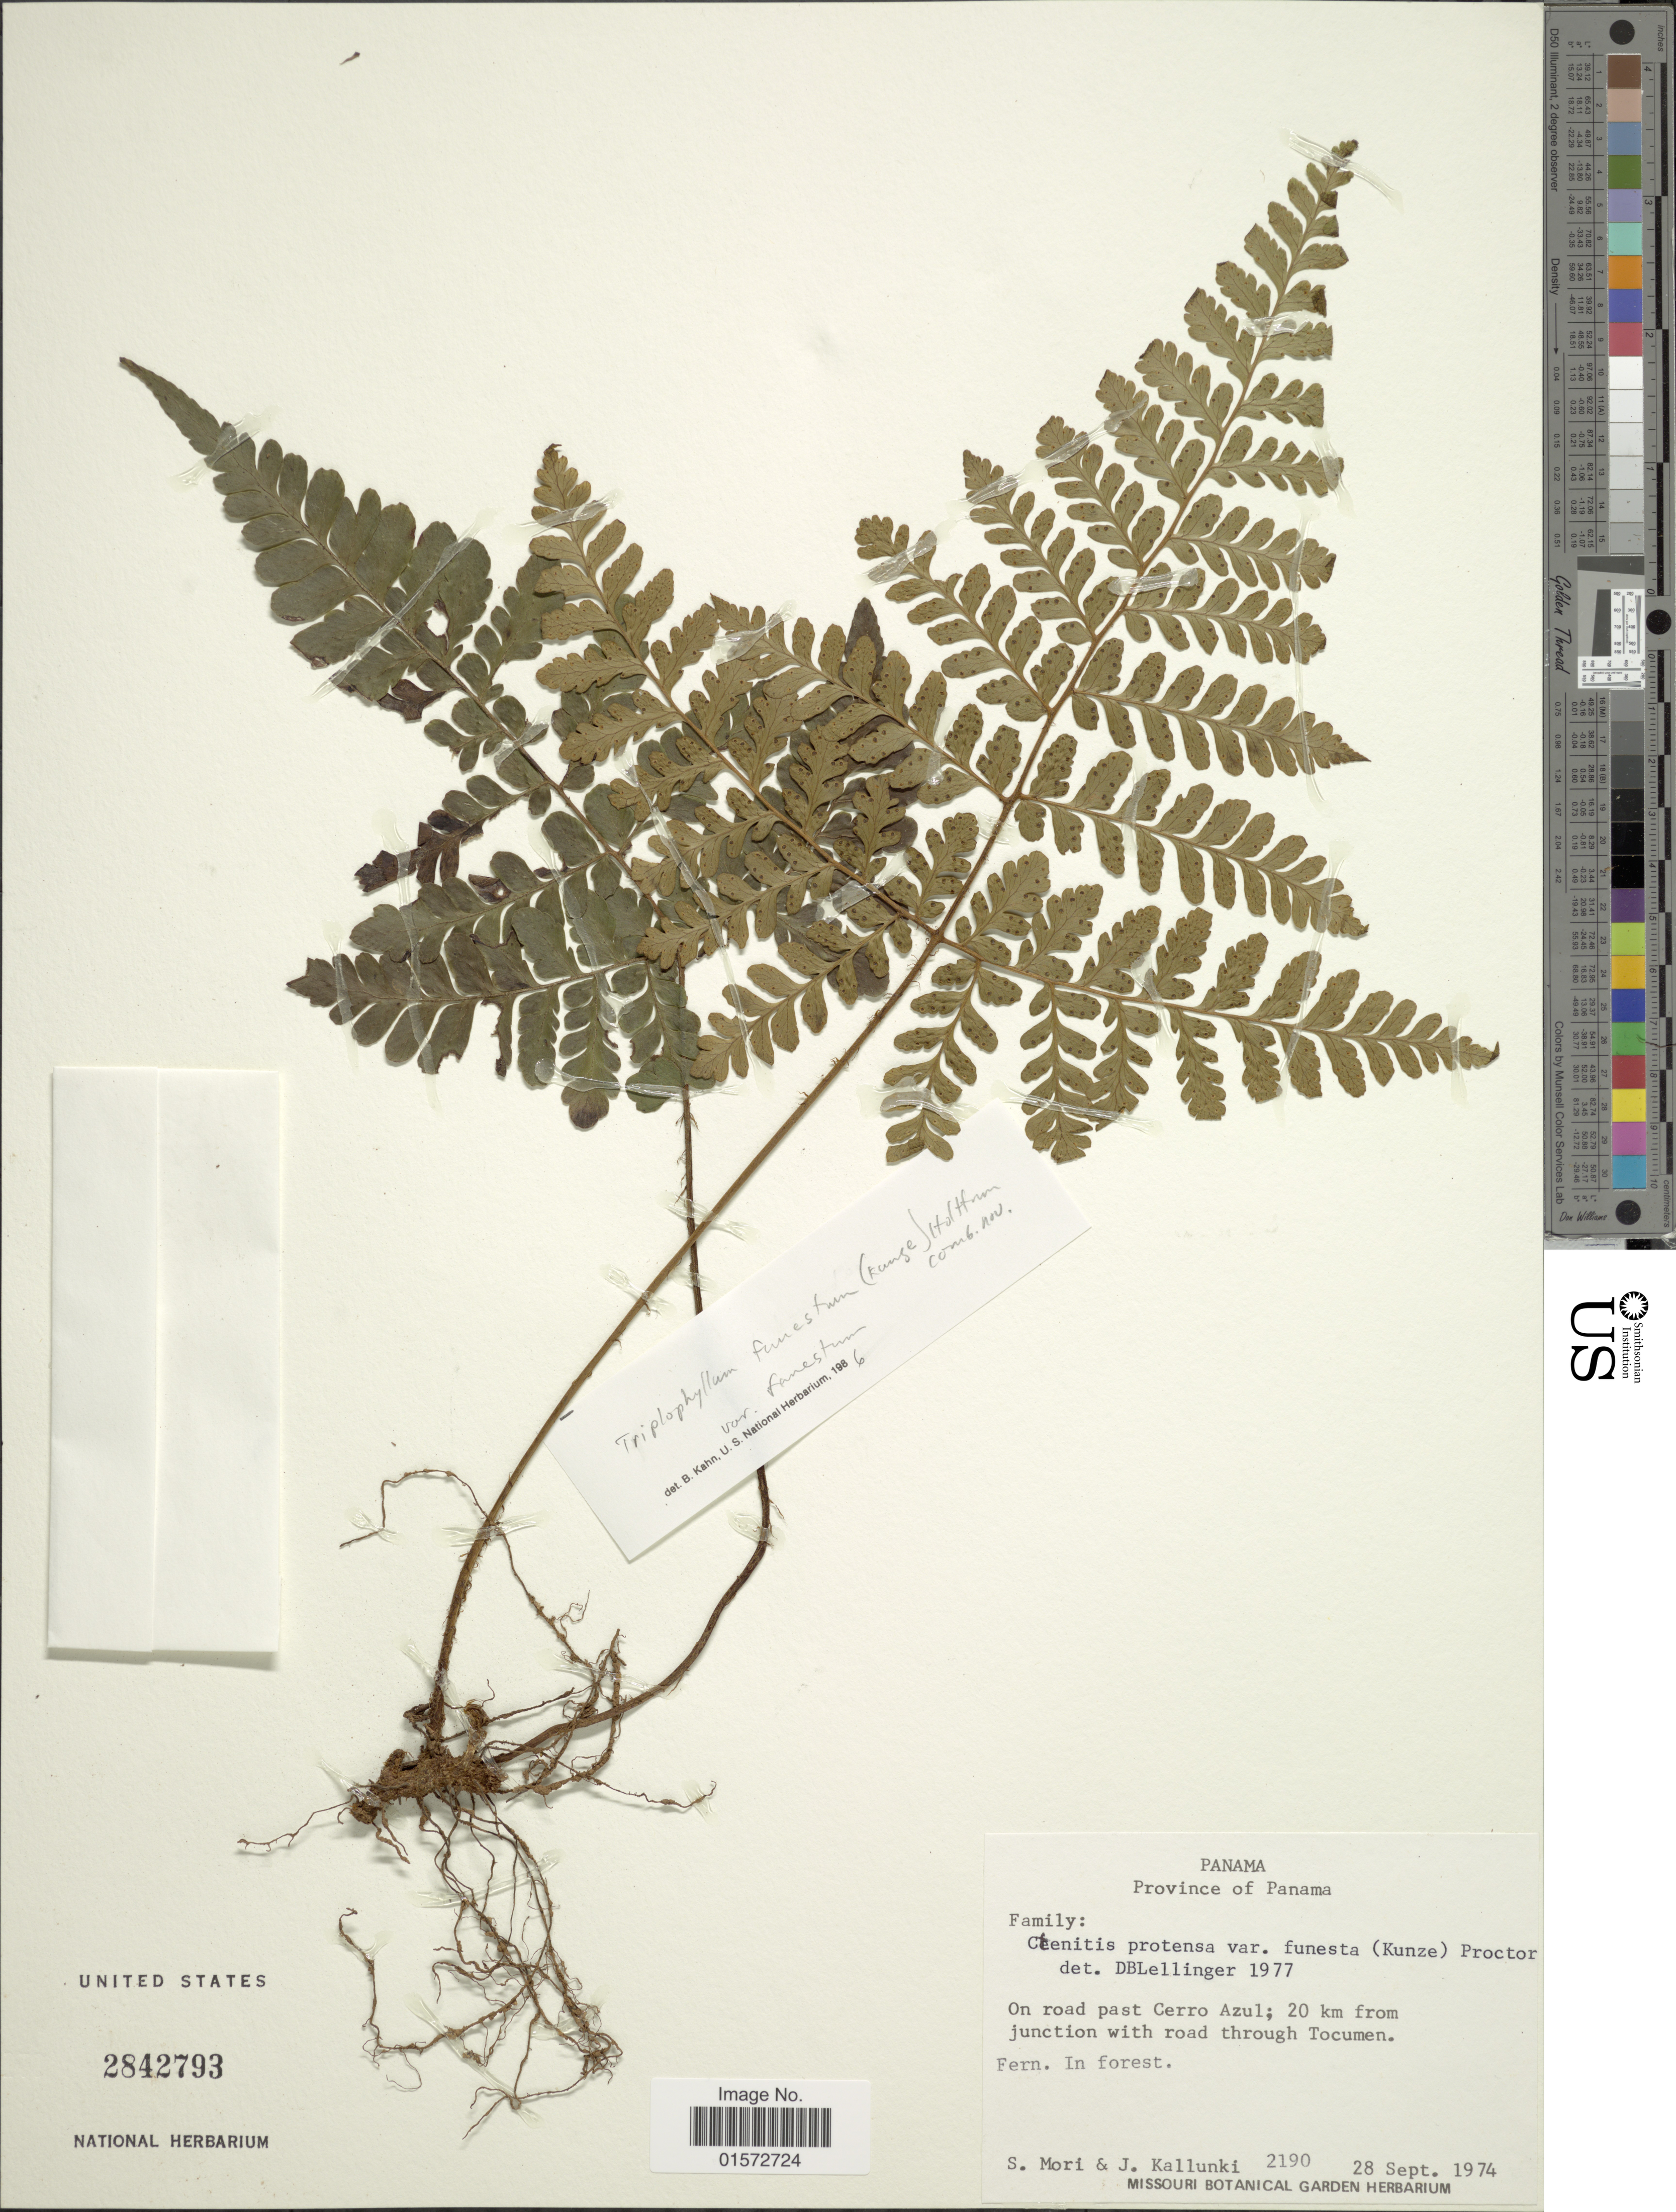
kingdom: Plantae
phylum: Tracheophyta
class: Polypodiopsida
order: Polypodiales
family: Tectariaceae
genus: Triplophyllum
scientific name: Triplophyllum funestum var. funestum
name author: (Kunze) Holttum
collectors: S. Mori & J. Kallunki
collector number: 2190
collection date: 1974-09-28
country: Panama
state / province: Panamá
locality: Province of Panama. On road past Cerro Azul; 20 km from junction with road through Tocumen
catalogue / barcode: US 2842793